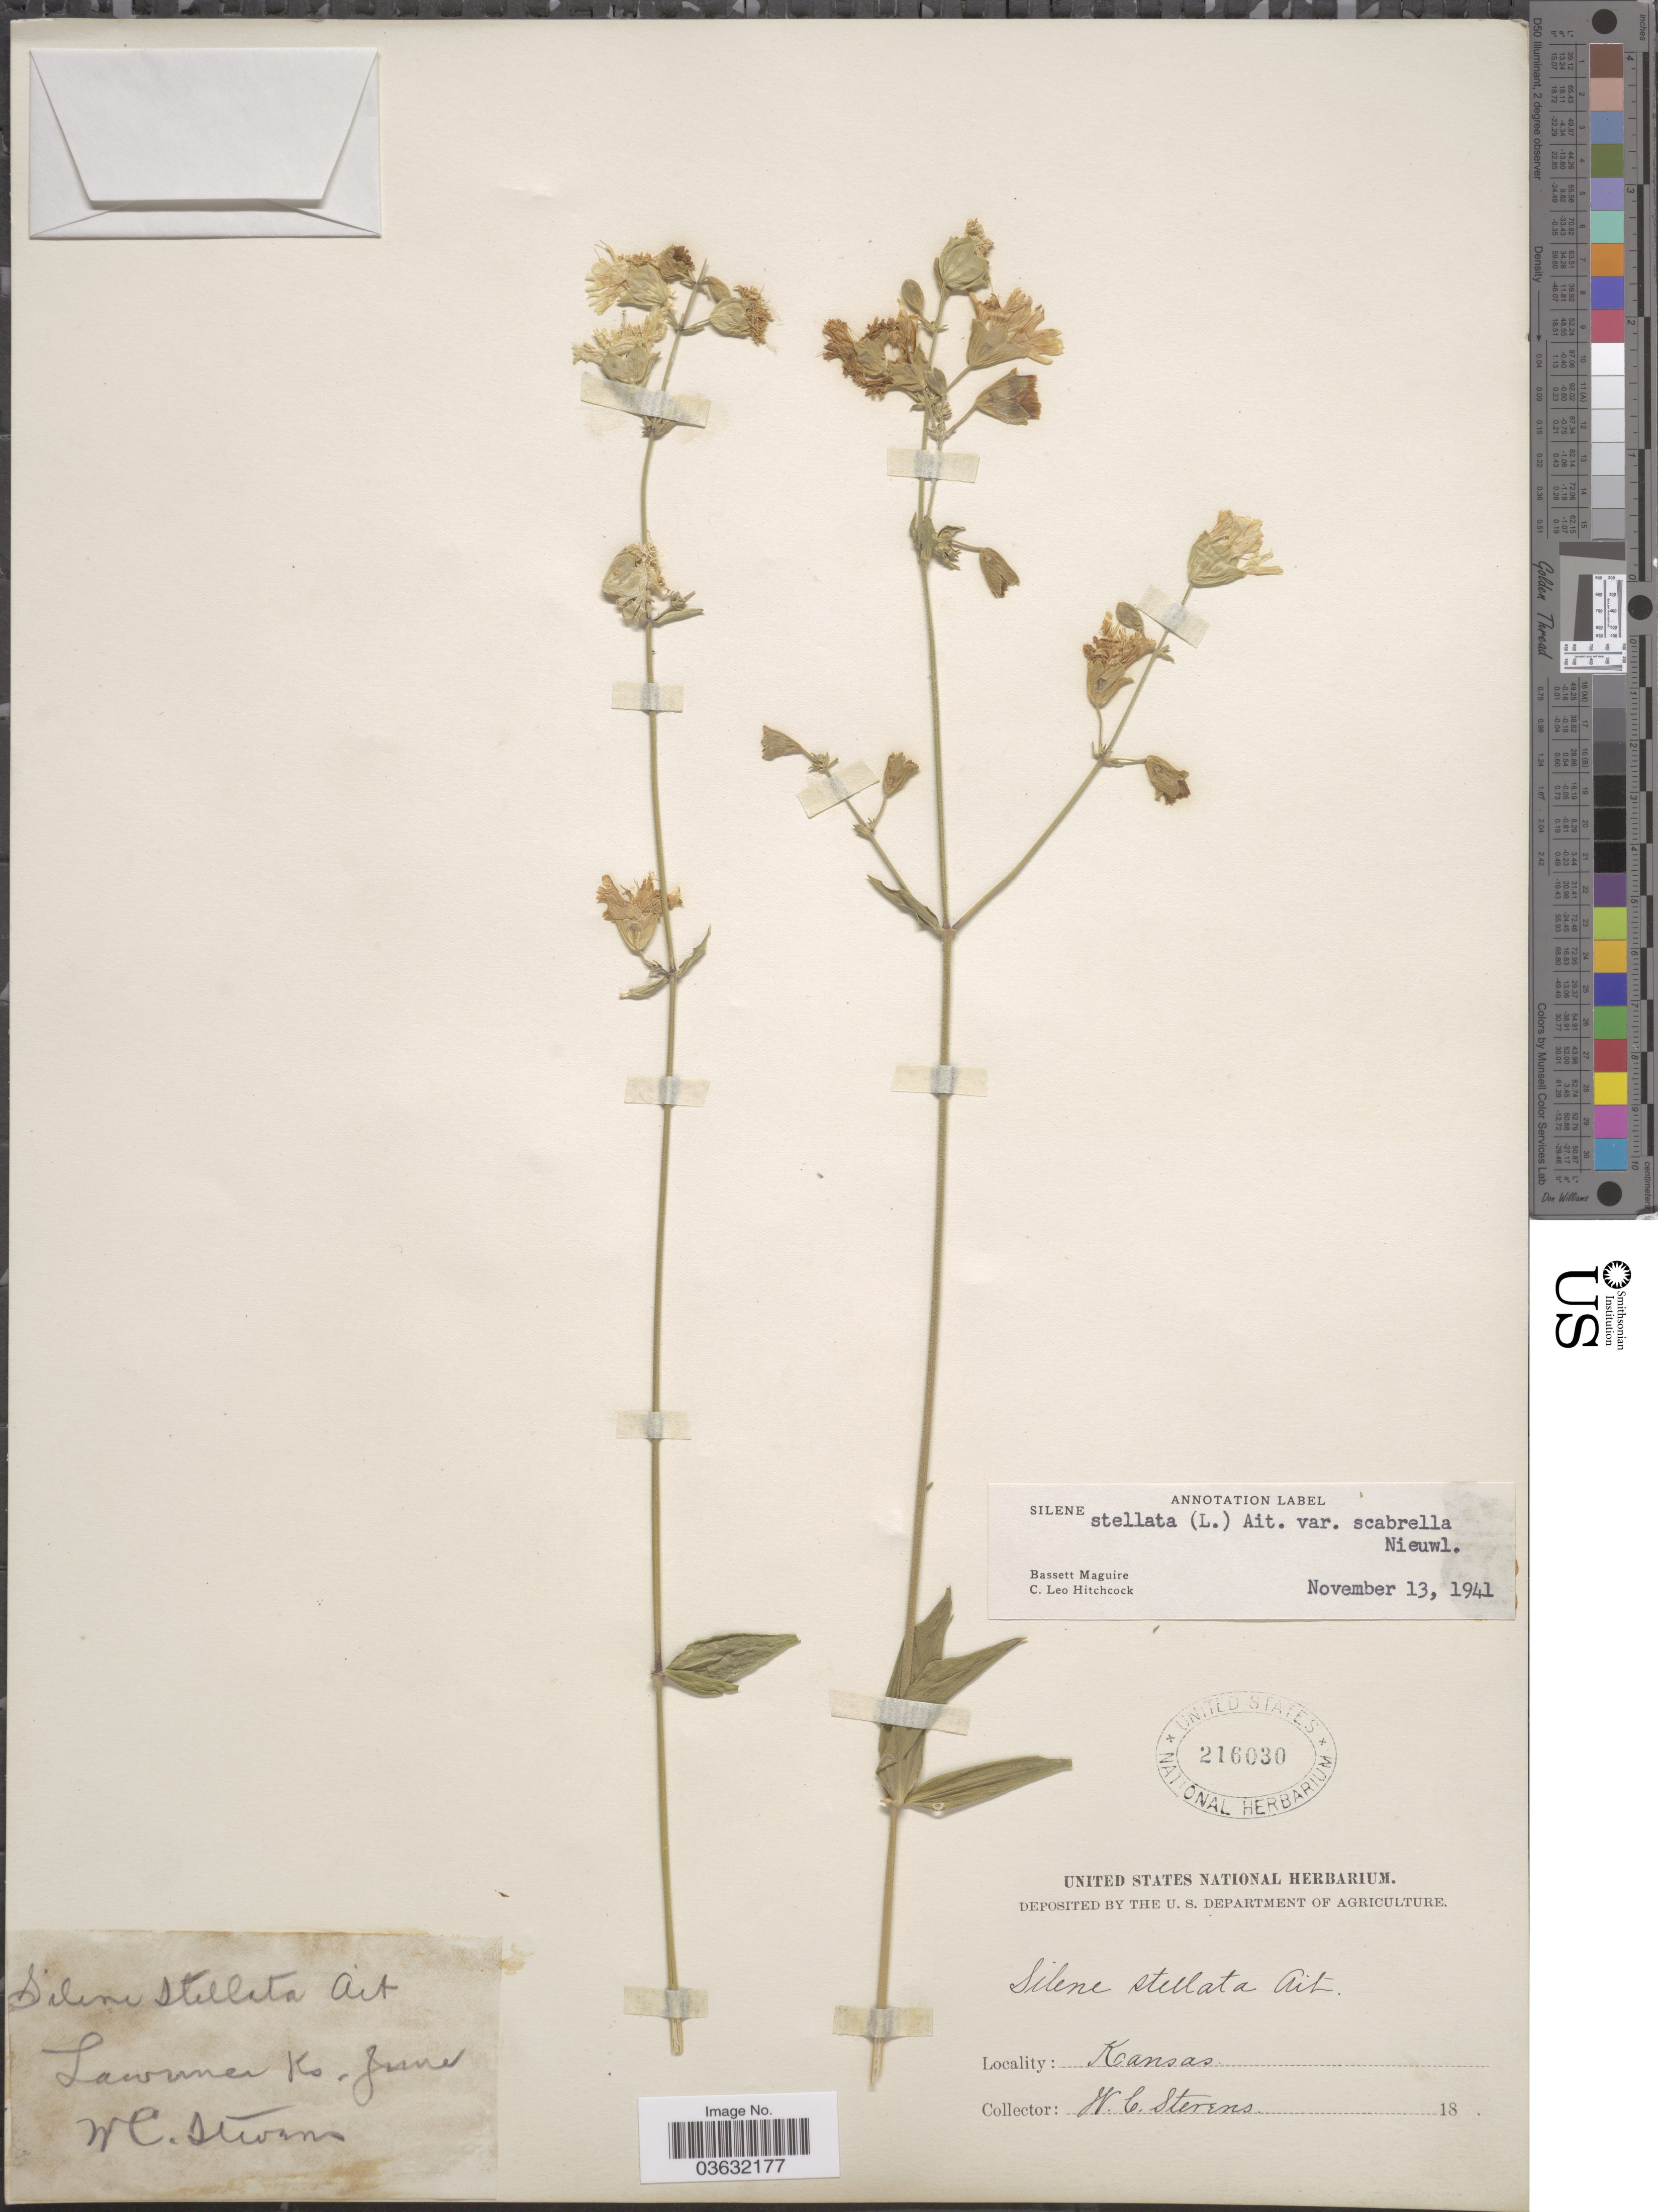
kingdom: Plantae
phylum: Tracheophyta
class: Magnoliopsida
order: Caryophyllales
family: Caryophyllaceae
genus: Silene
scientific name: Silene stellata var. scabrella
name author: (Nieuwl.) E.J. Palmer & Steyerm.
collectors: W. C. Stevens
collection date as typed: June 18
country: United States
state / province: Kansas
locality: Lawrence.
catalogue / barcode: US 216030